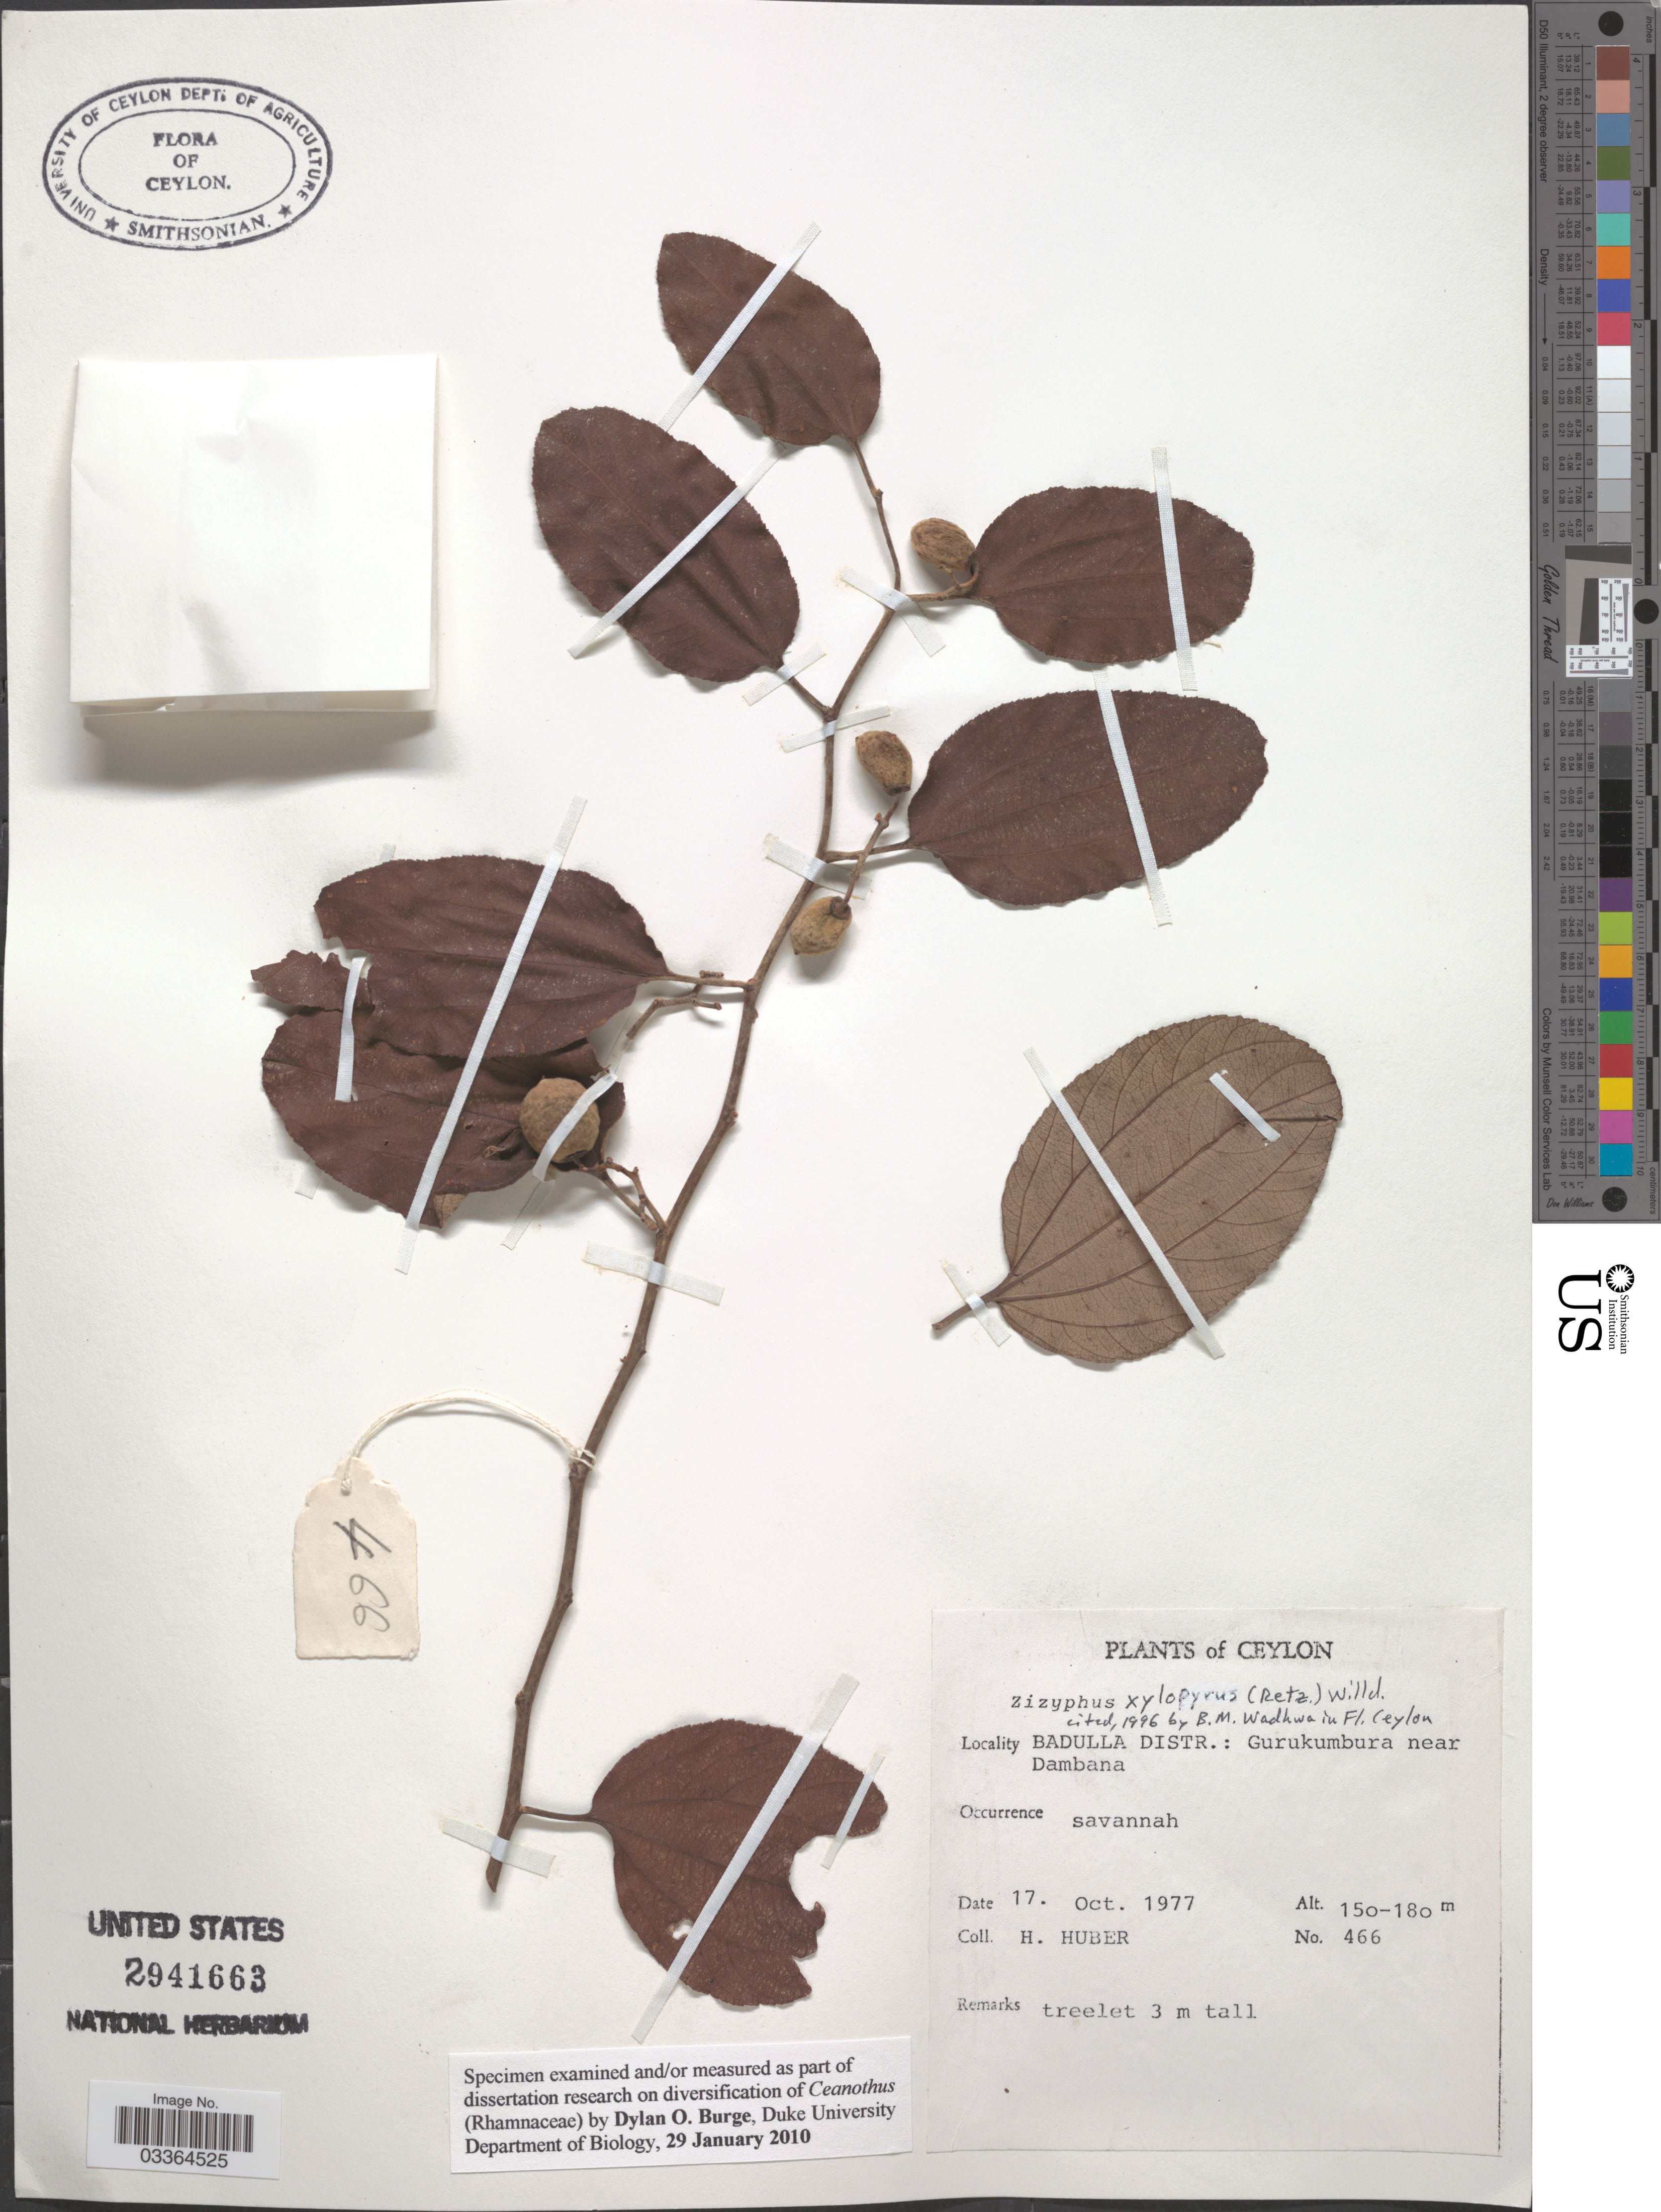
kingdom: Plantae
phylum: Tracheophyta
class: Magnoliopsida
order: Rosales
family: Rhamnaceae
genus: Ziziphus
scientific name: Ziziphus xylopyrus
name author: (Retz.) Willd.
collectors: H. Huber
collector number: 466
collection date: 1977-10-17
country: Sri Lanka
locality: Ceylon. Badulla Distr.: Gurukumbura near Dambana.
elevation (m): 150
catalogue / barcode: US 2941663